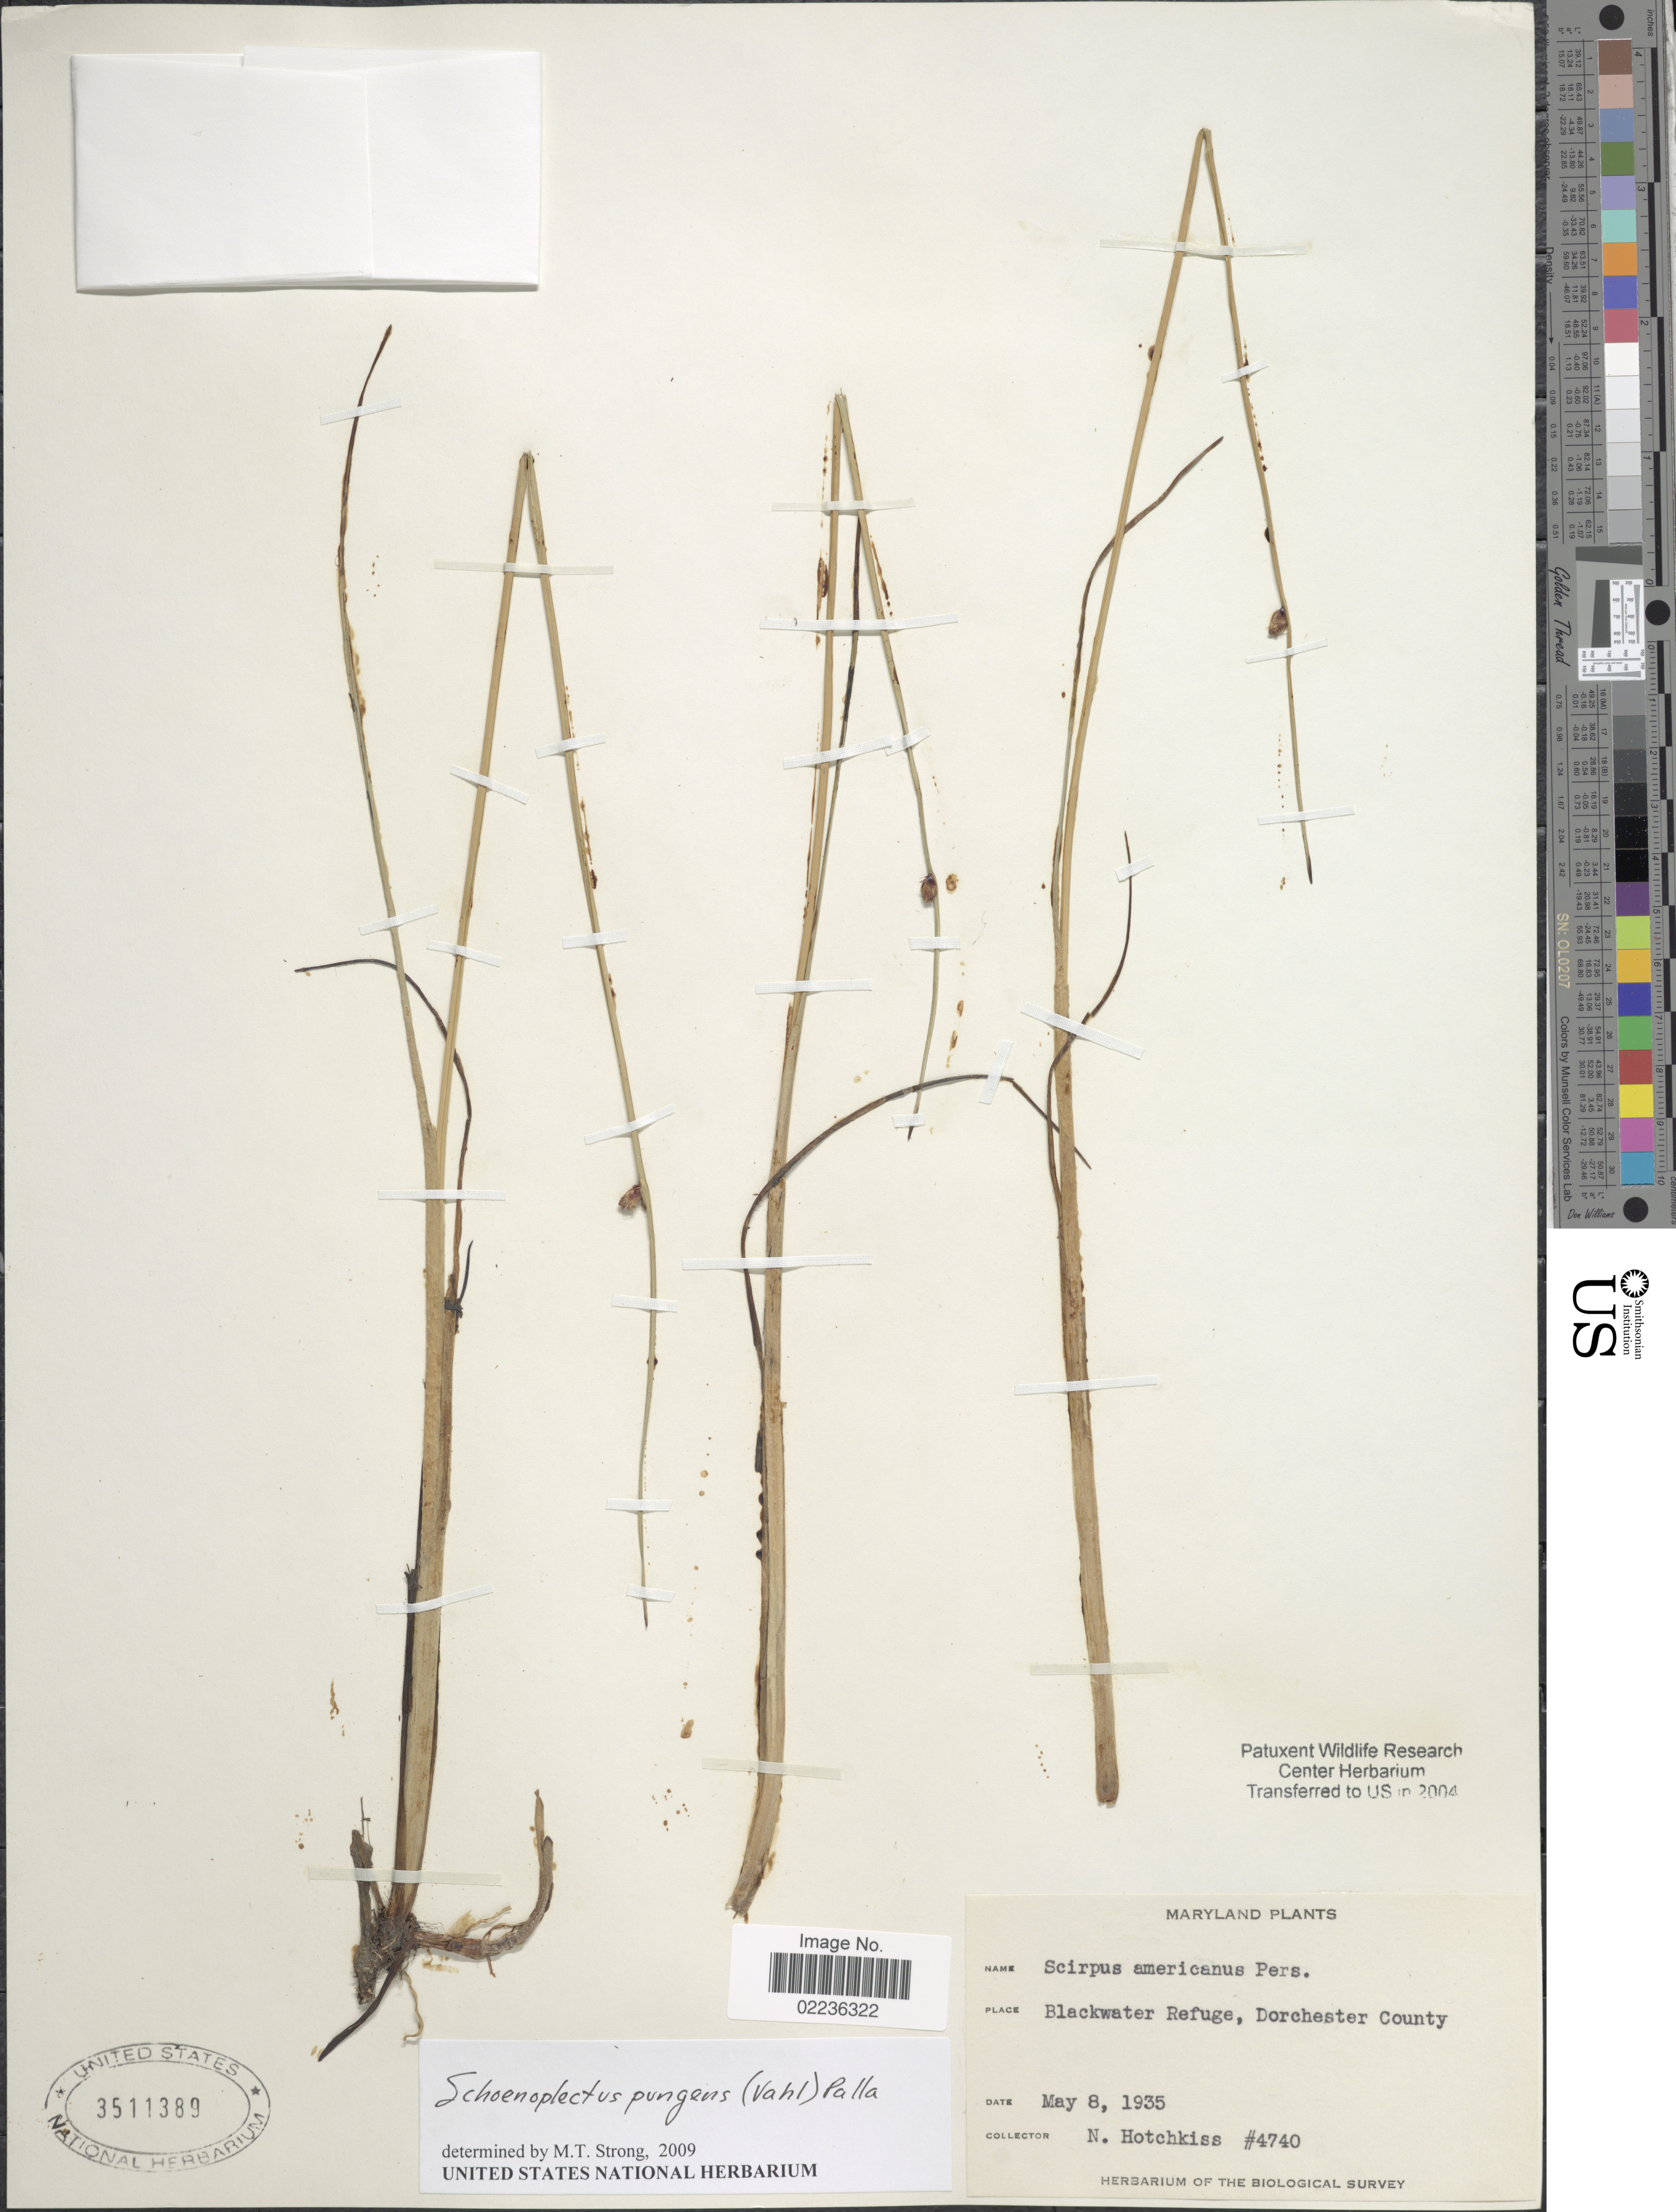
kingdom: Plantae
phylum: Tracheophyta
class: Liliopsida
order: Poales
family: Cyperaceae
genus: Schoenoplectus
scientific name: Schoenoplectus pungens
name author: (Vahl) Palla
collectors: N. Hotchkiss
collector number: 4740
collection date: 1935-05-08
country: United States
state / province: Maryland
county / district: Dorchester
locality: Blackwater Refuge, Dorchester County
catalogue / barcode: US 3511389